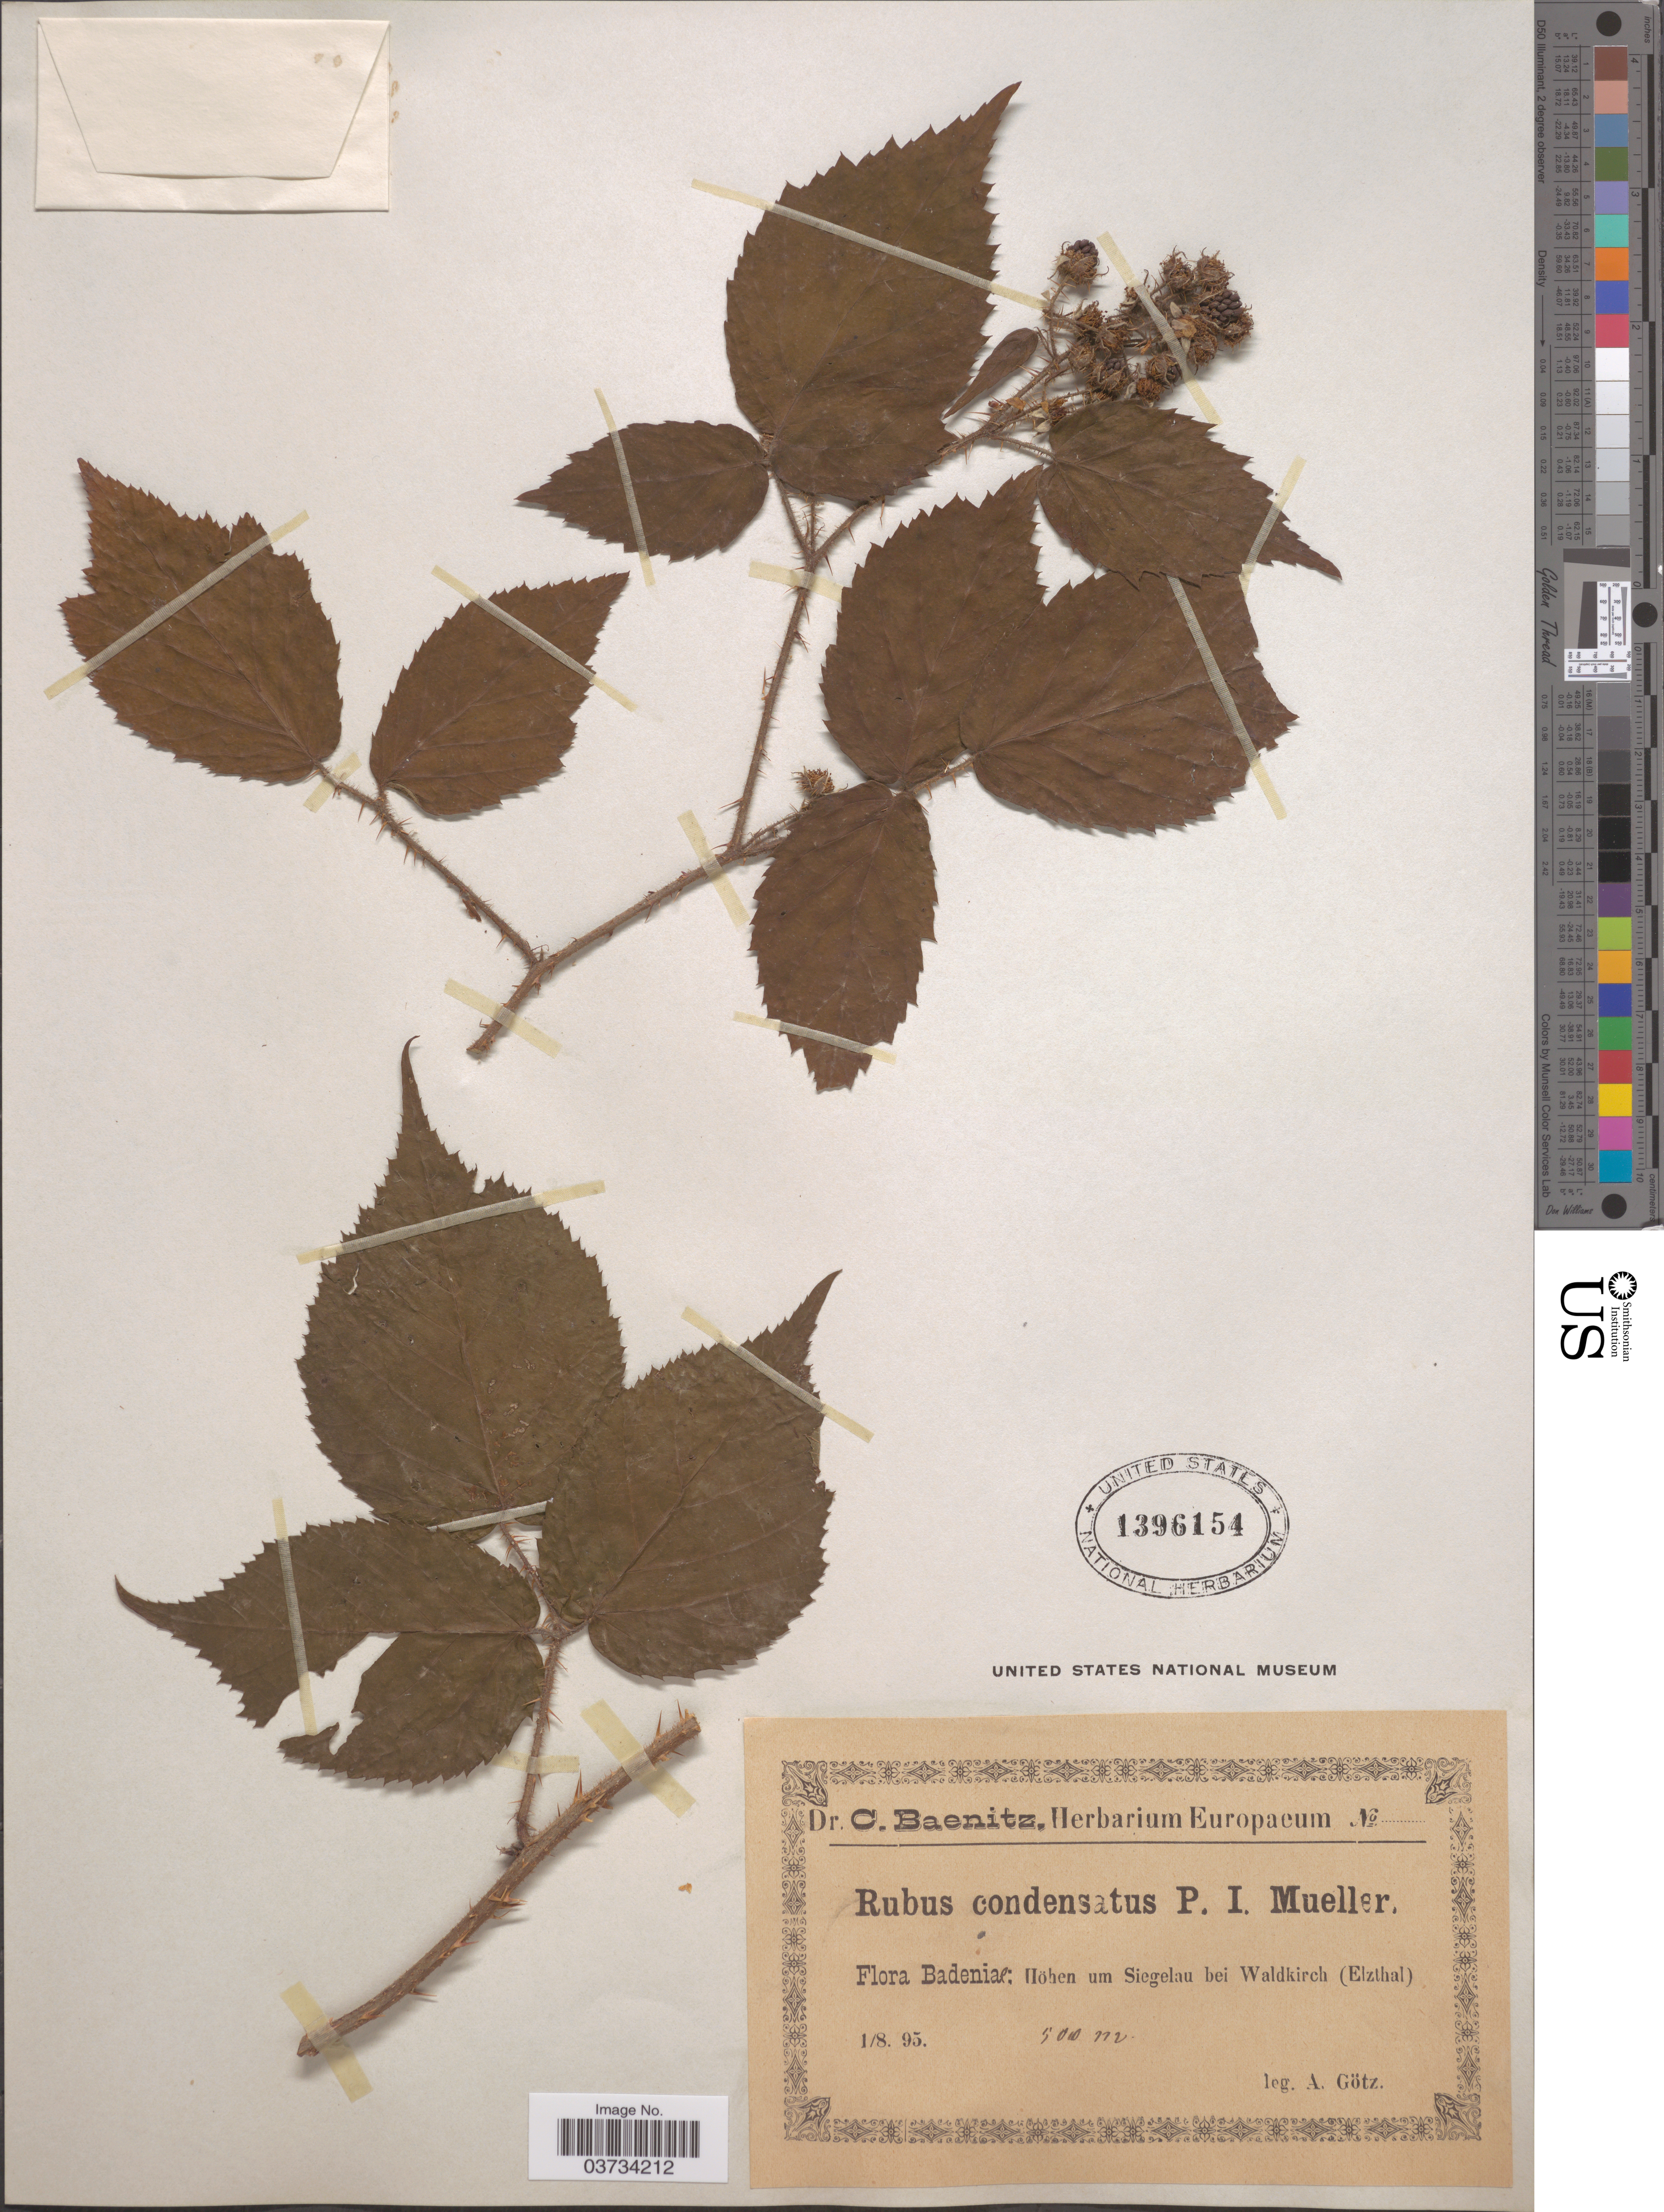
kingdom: Plantae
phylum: Tracheophyta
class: Magnoliopsida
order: Rosales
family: Rosaceae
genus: Rubus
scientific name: Rubus condensatus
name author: P.J. Müll.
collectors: A. Götz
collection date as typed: Transcribed d/m/y: 1/8/95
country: Germany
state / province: Baden-Württemberg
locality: Badeniae: Höhen um Siegelau bei Waldkirch (Elzthal).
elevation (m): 500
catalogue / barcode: US 1396154